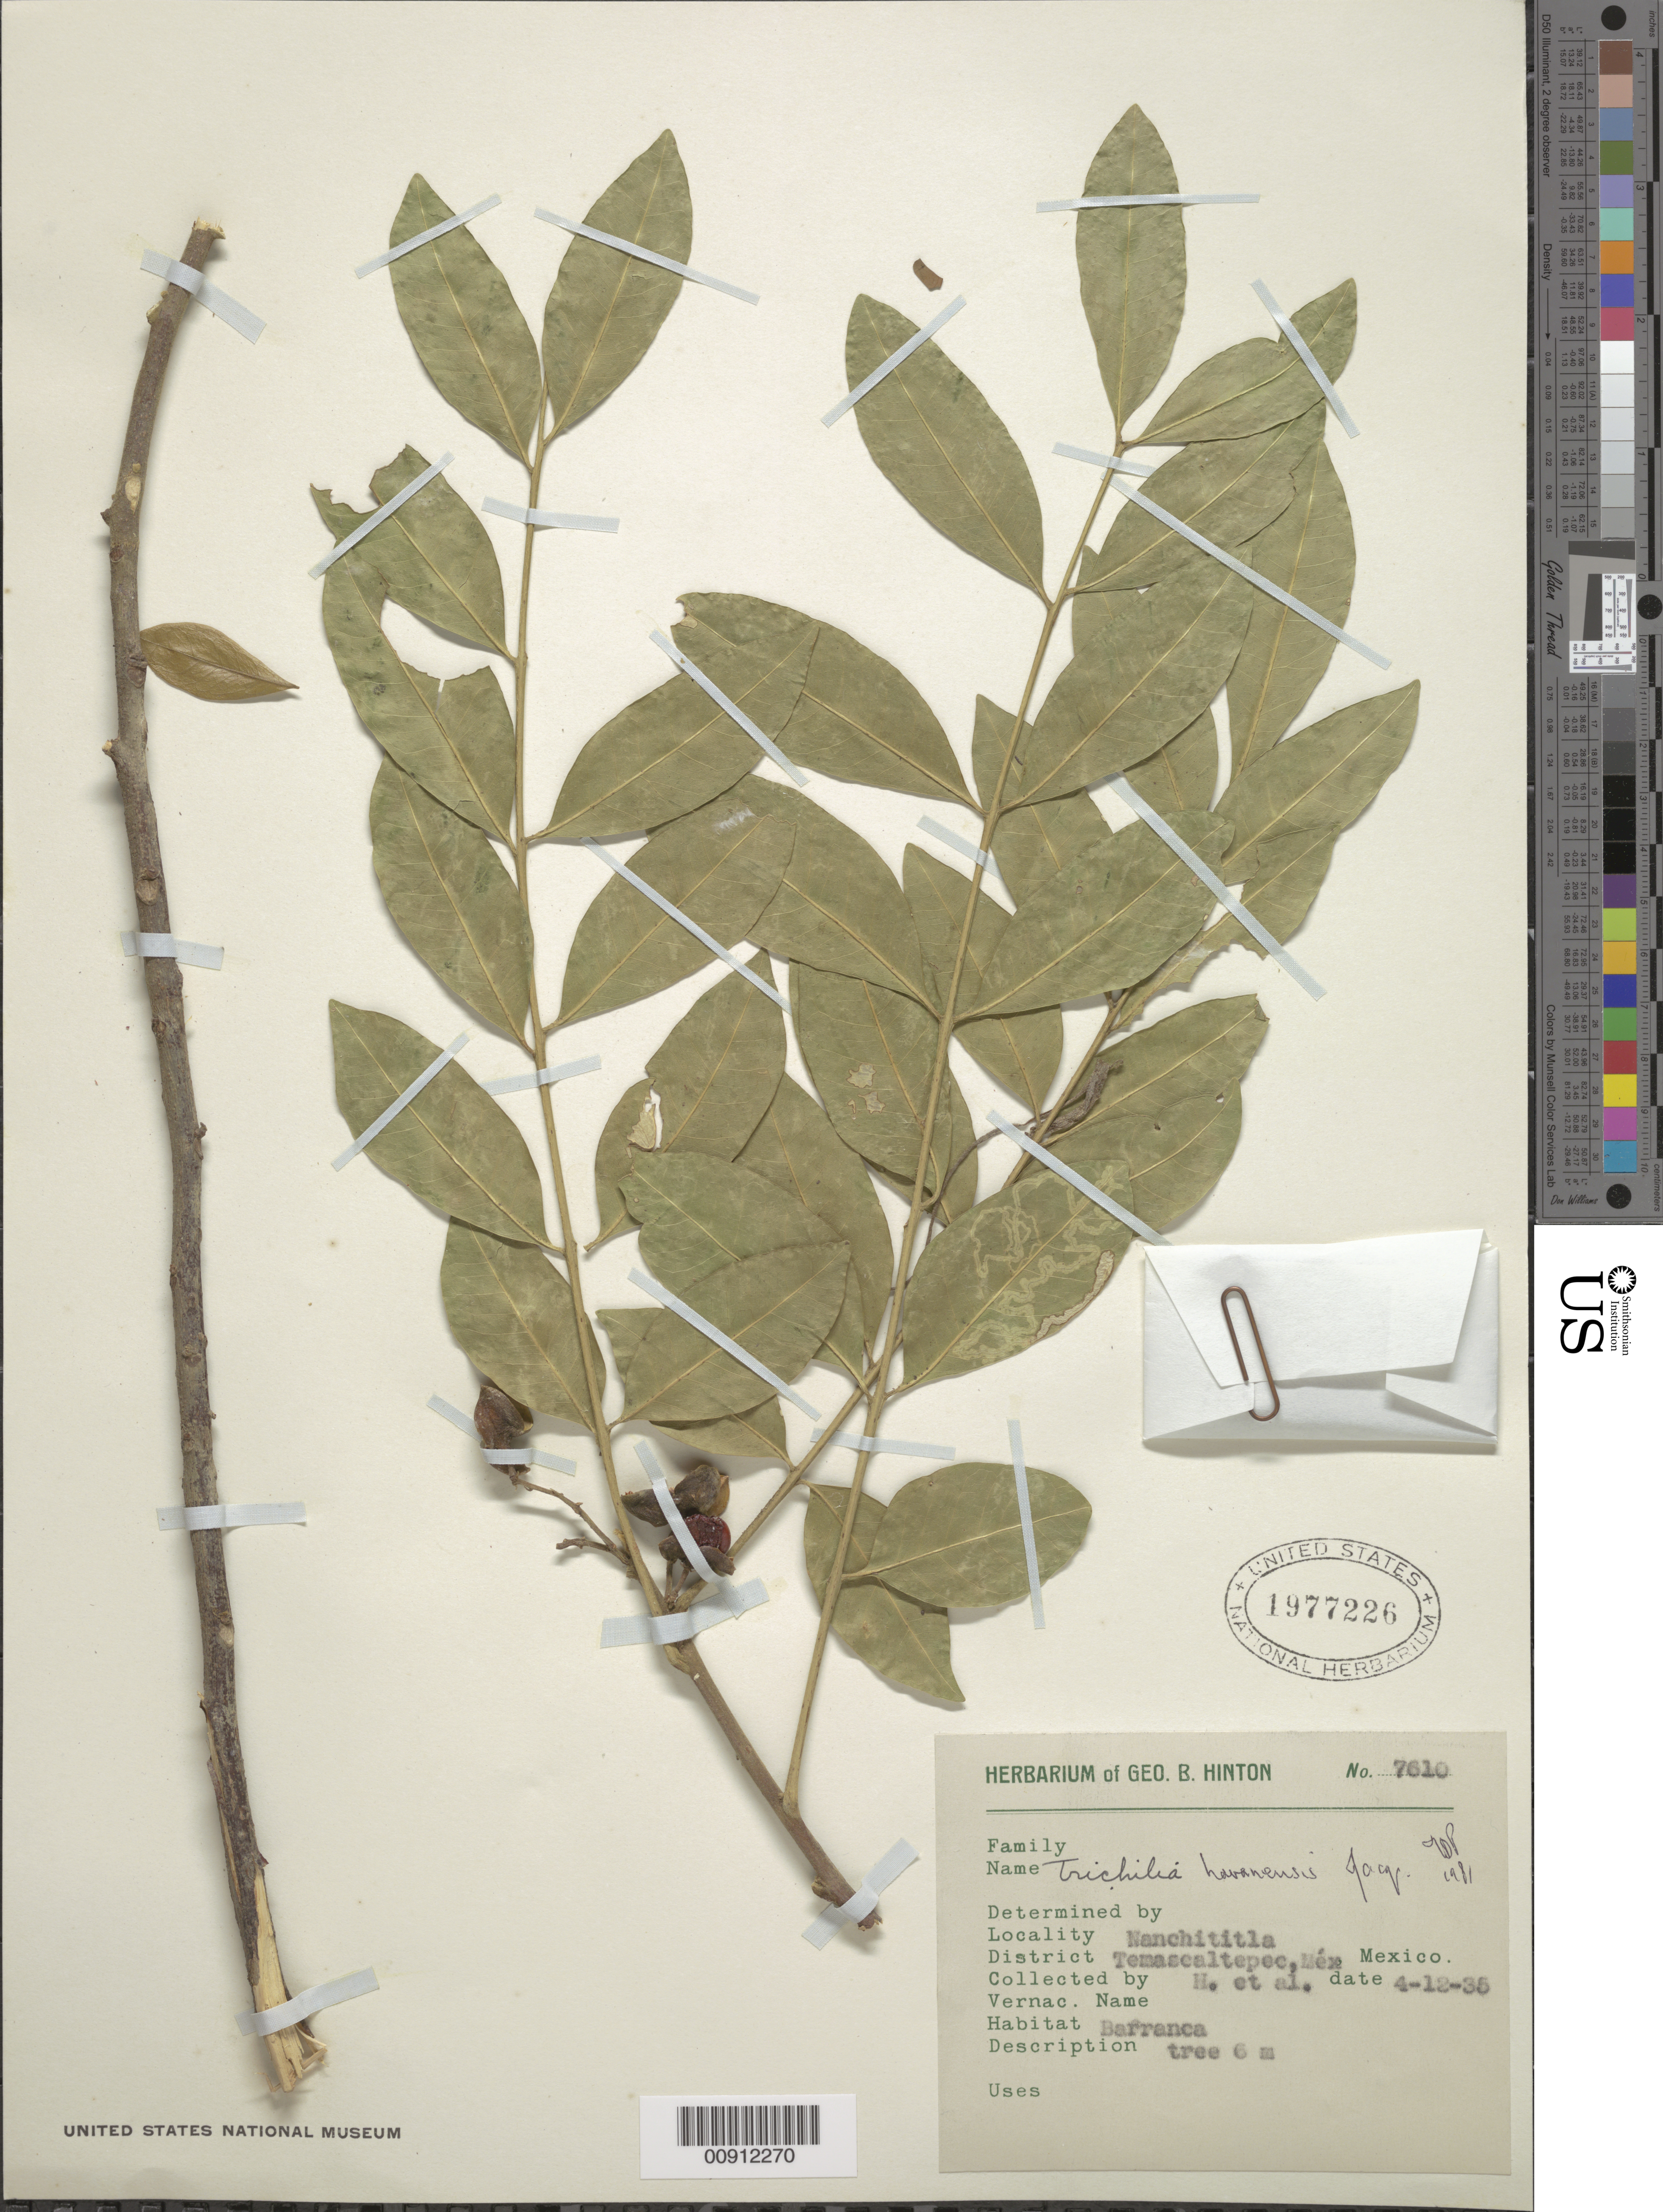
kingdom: Plantae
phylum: Tracheophyta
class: Magnoliopsida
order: Sapindales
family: Meliaceae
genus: Trichilia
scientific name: Trichilia havanensis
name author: Jacq.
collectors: G. B. Hinton & et al.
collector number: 7610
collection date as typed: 12 Apr 1935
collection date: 1935-04-12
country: Mexico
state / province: México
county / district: Temascaltepec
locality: Nanchititla, District of Temascaltepec, State of Mexico.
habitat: Barranca.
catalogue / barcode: US 1977226